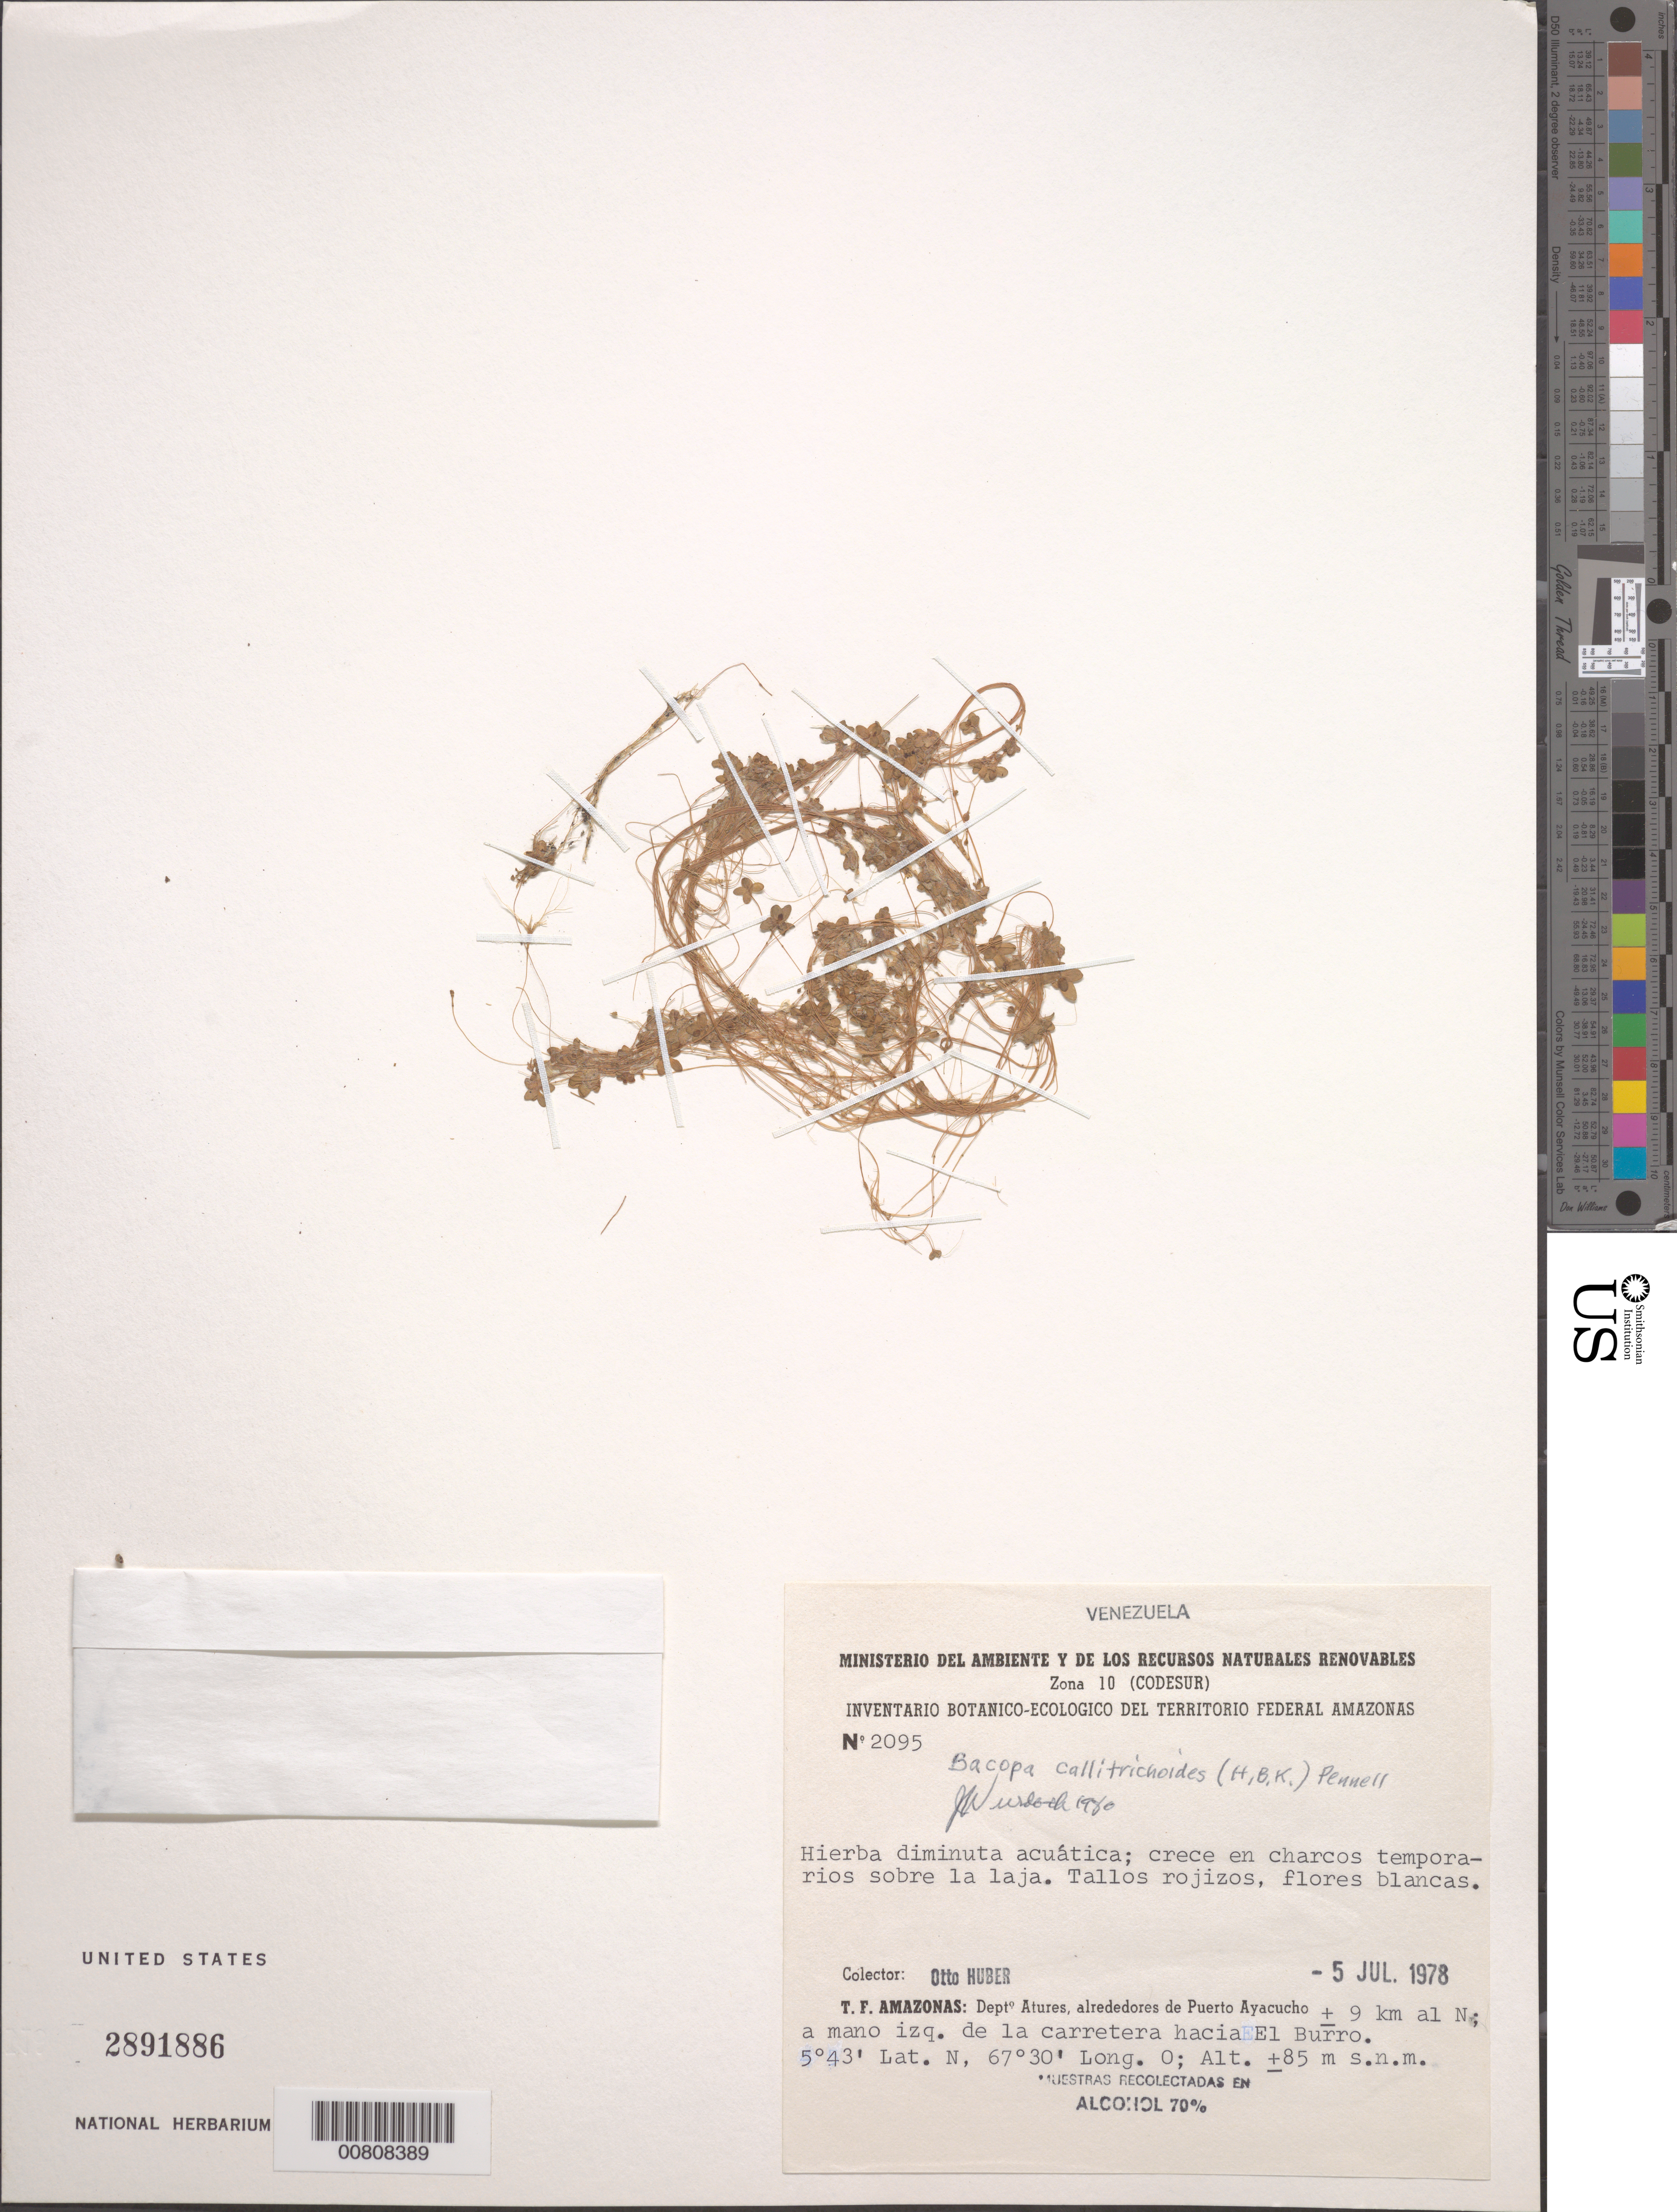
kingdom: Plantae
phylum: Tracheophyta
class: Magnoliopsida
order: Lamiales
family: Plantaginaceae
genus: Bacopa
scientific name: Bacopa callitrichoides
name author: (Kunth) Pennell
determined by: Wurdack, John J., (US), US (UNITED STATES)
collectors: O. Huber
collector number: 2095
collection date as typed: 5-Jul-78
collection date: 1978-07-05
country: Venezuela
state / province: Amazonas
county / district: Atures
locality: Puerto Ayacucho, ± 9 km al N, hacia El Burro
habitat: Temorary pools on rock outcroppings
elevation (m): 85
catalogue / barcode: US 2891886